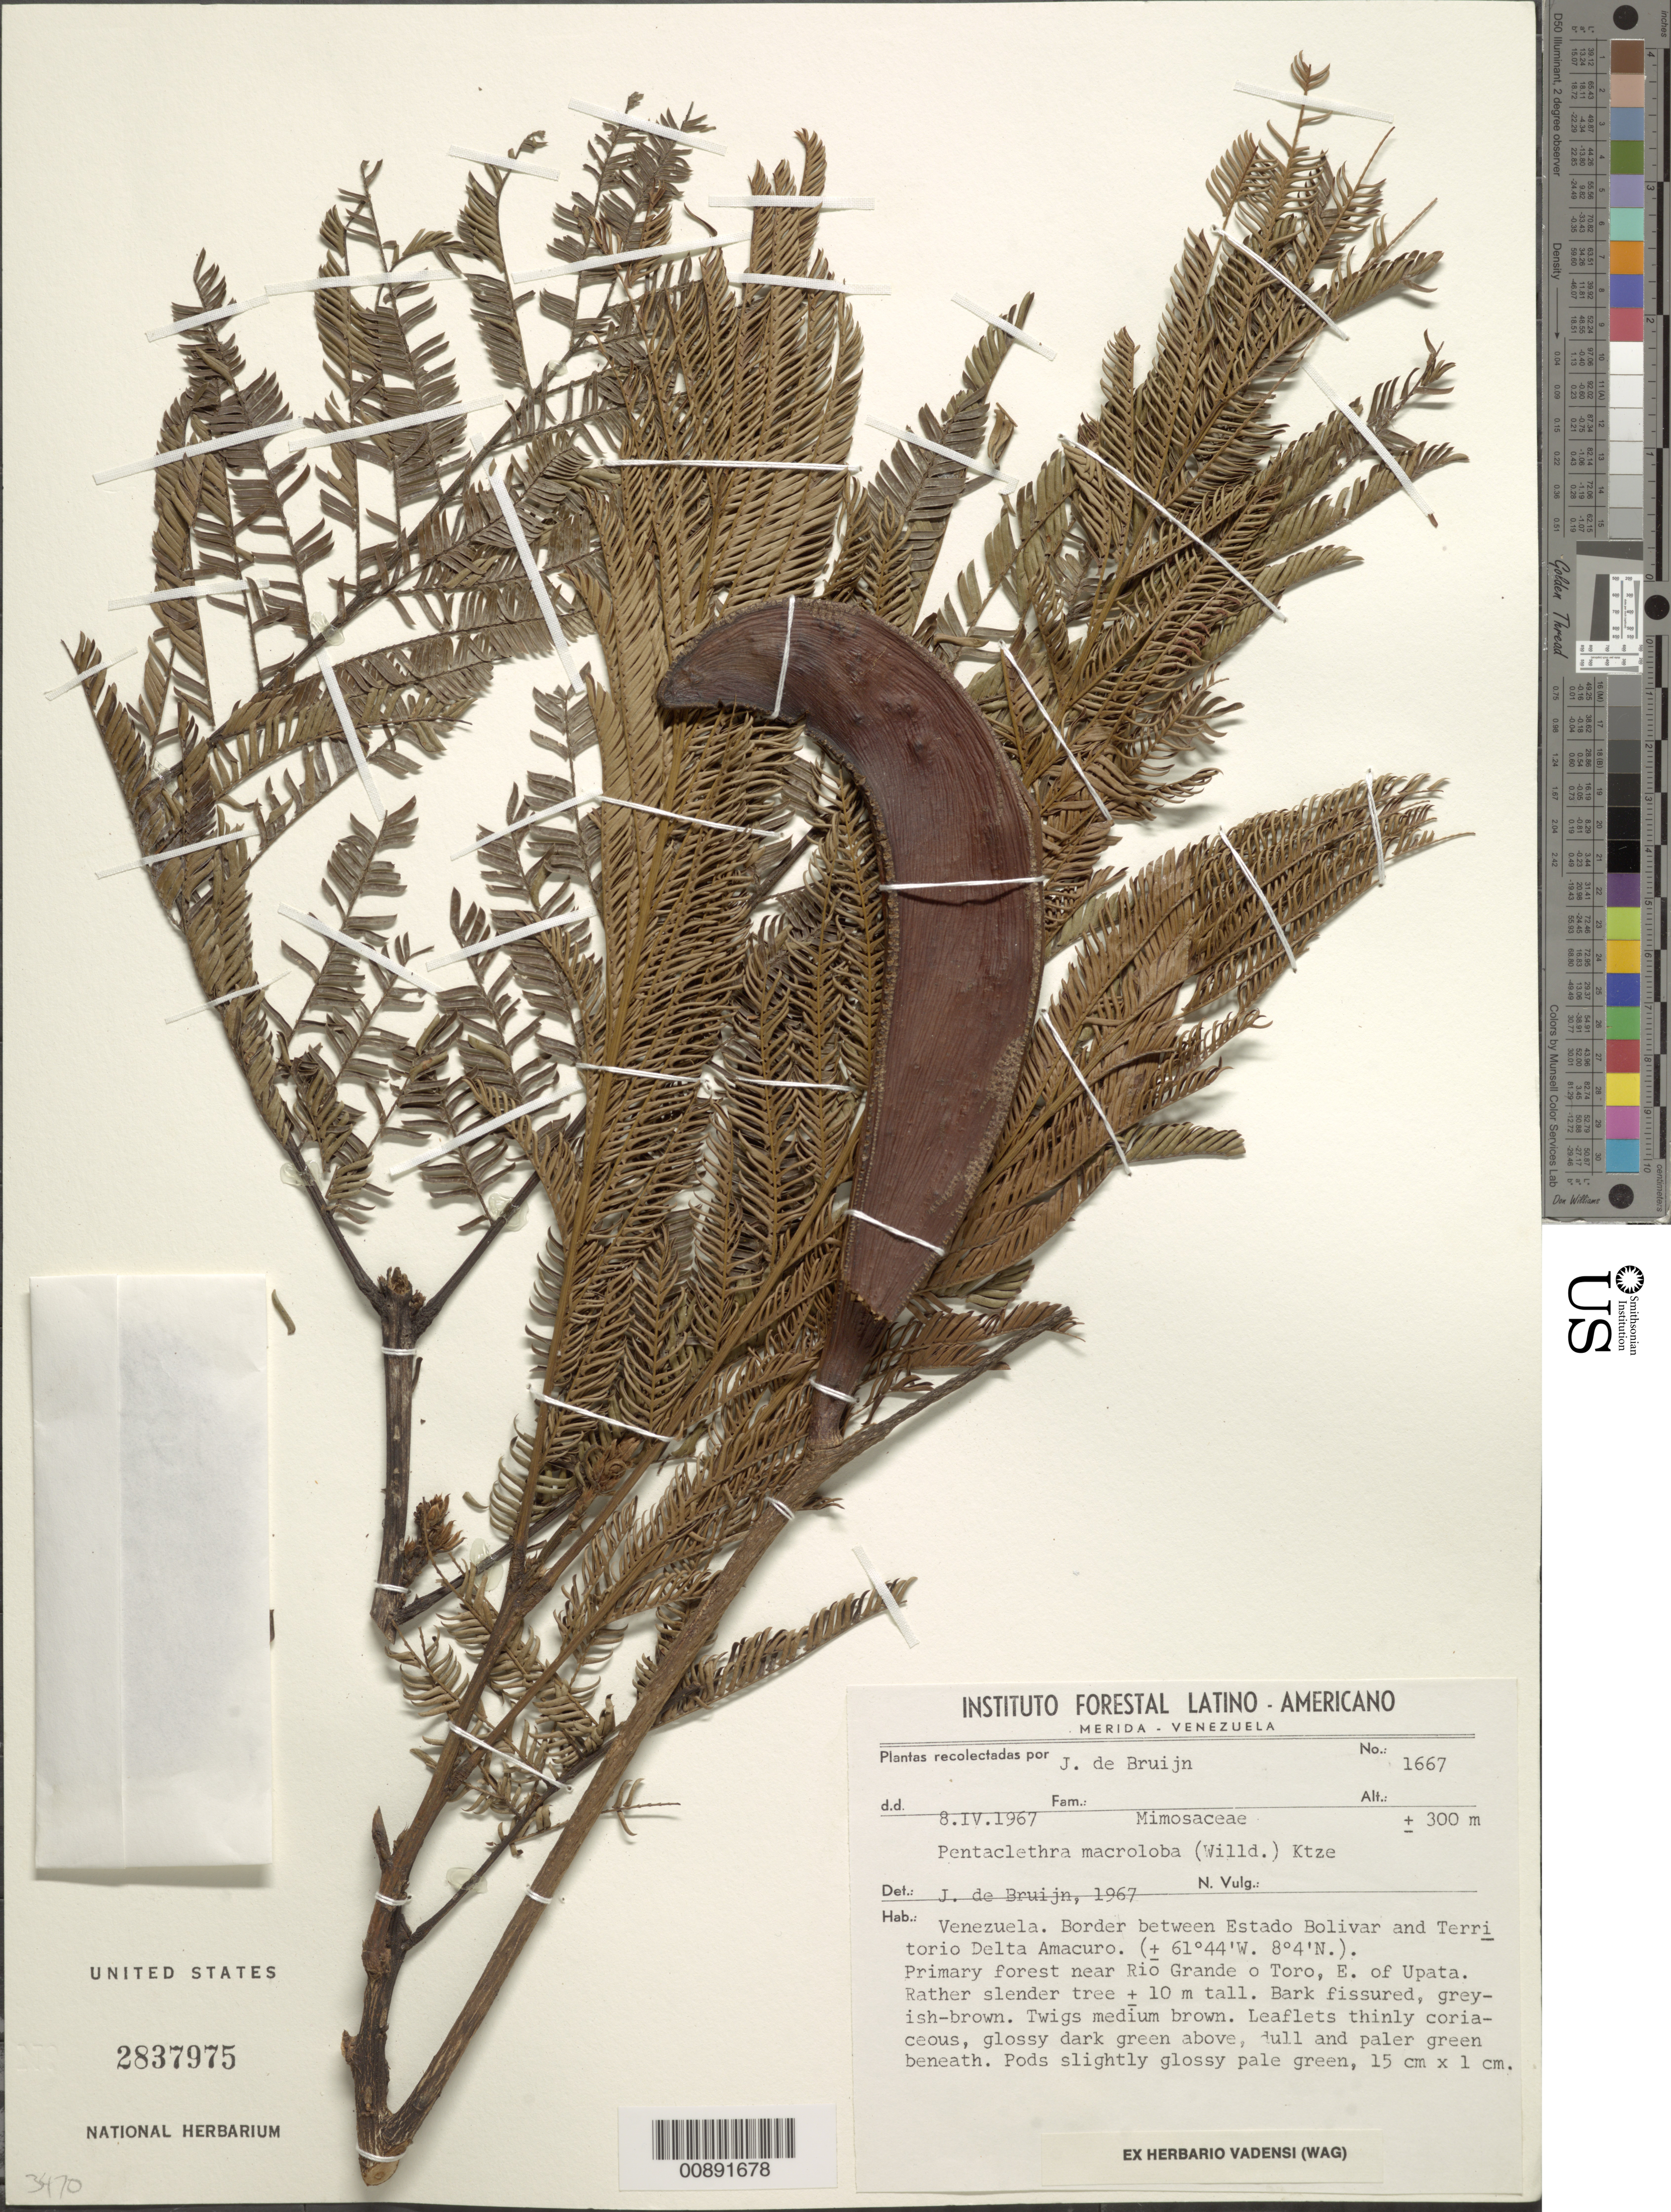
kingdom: Plantae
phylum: Tracheophyta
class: Magnoliopsida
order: Fabales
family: Fabaceae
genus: Pentaclethra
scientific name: Pentaclethra macroloba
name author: (Willd.) Kuntze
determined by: de Bruijn, J.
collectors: J. Bruijn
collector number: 1667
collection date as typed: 8-Apr-67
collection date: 1967-04-08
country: Venezuela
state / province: Bolívar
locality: Estado Bolívar and Territorío Delta Amacuro border, near Río Grande o Toro, E of Upata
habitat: Primary forest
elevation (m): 300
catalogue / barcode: US 2837975